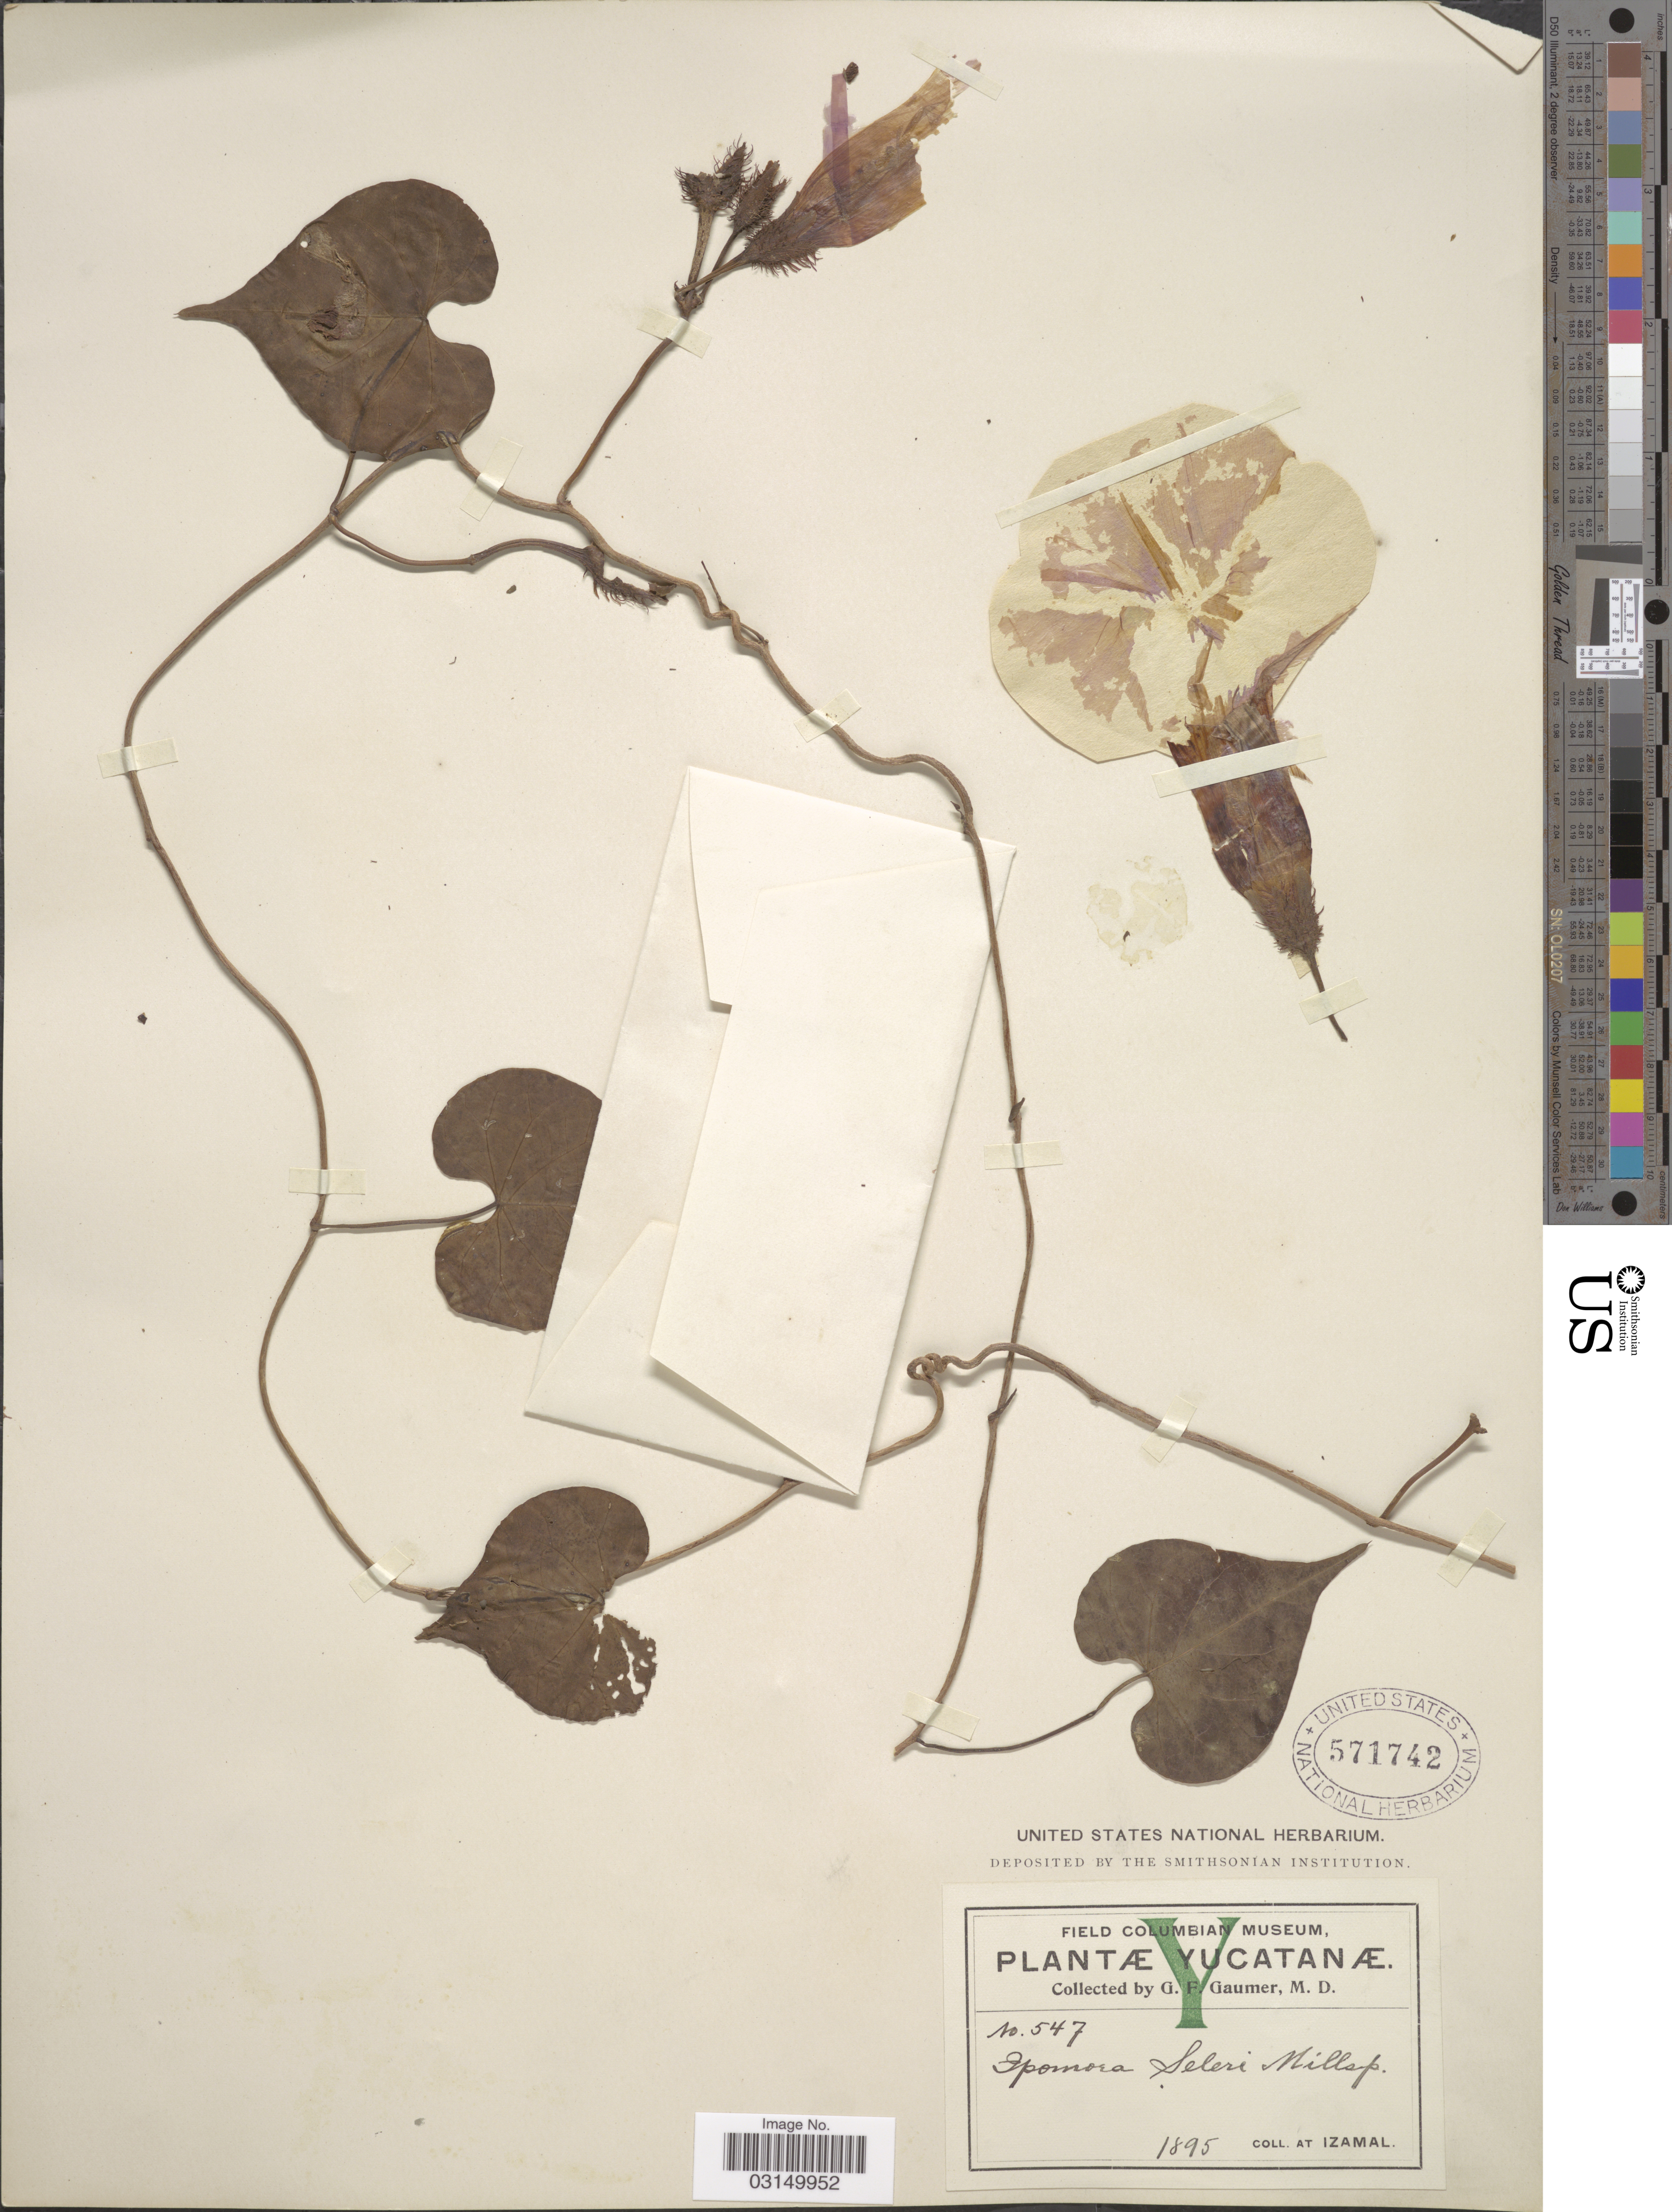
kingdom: Plantae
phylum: Tracheophyta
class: Magnoliopsida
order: Solanales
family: Convolvulaceae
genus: Ipomoea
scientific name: Ipomoea crinicalyx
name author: S. Moore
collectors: G. F. Gaumer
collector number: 547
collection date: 1895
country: Mexico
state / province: Yucatán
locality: At Izamal.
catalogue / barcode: US 571742